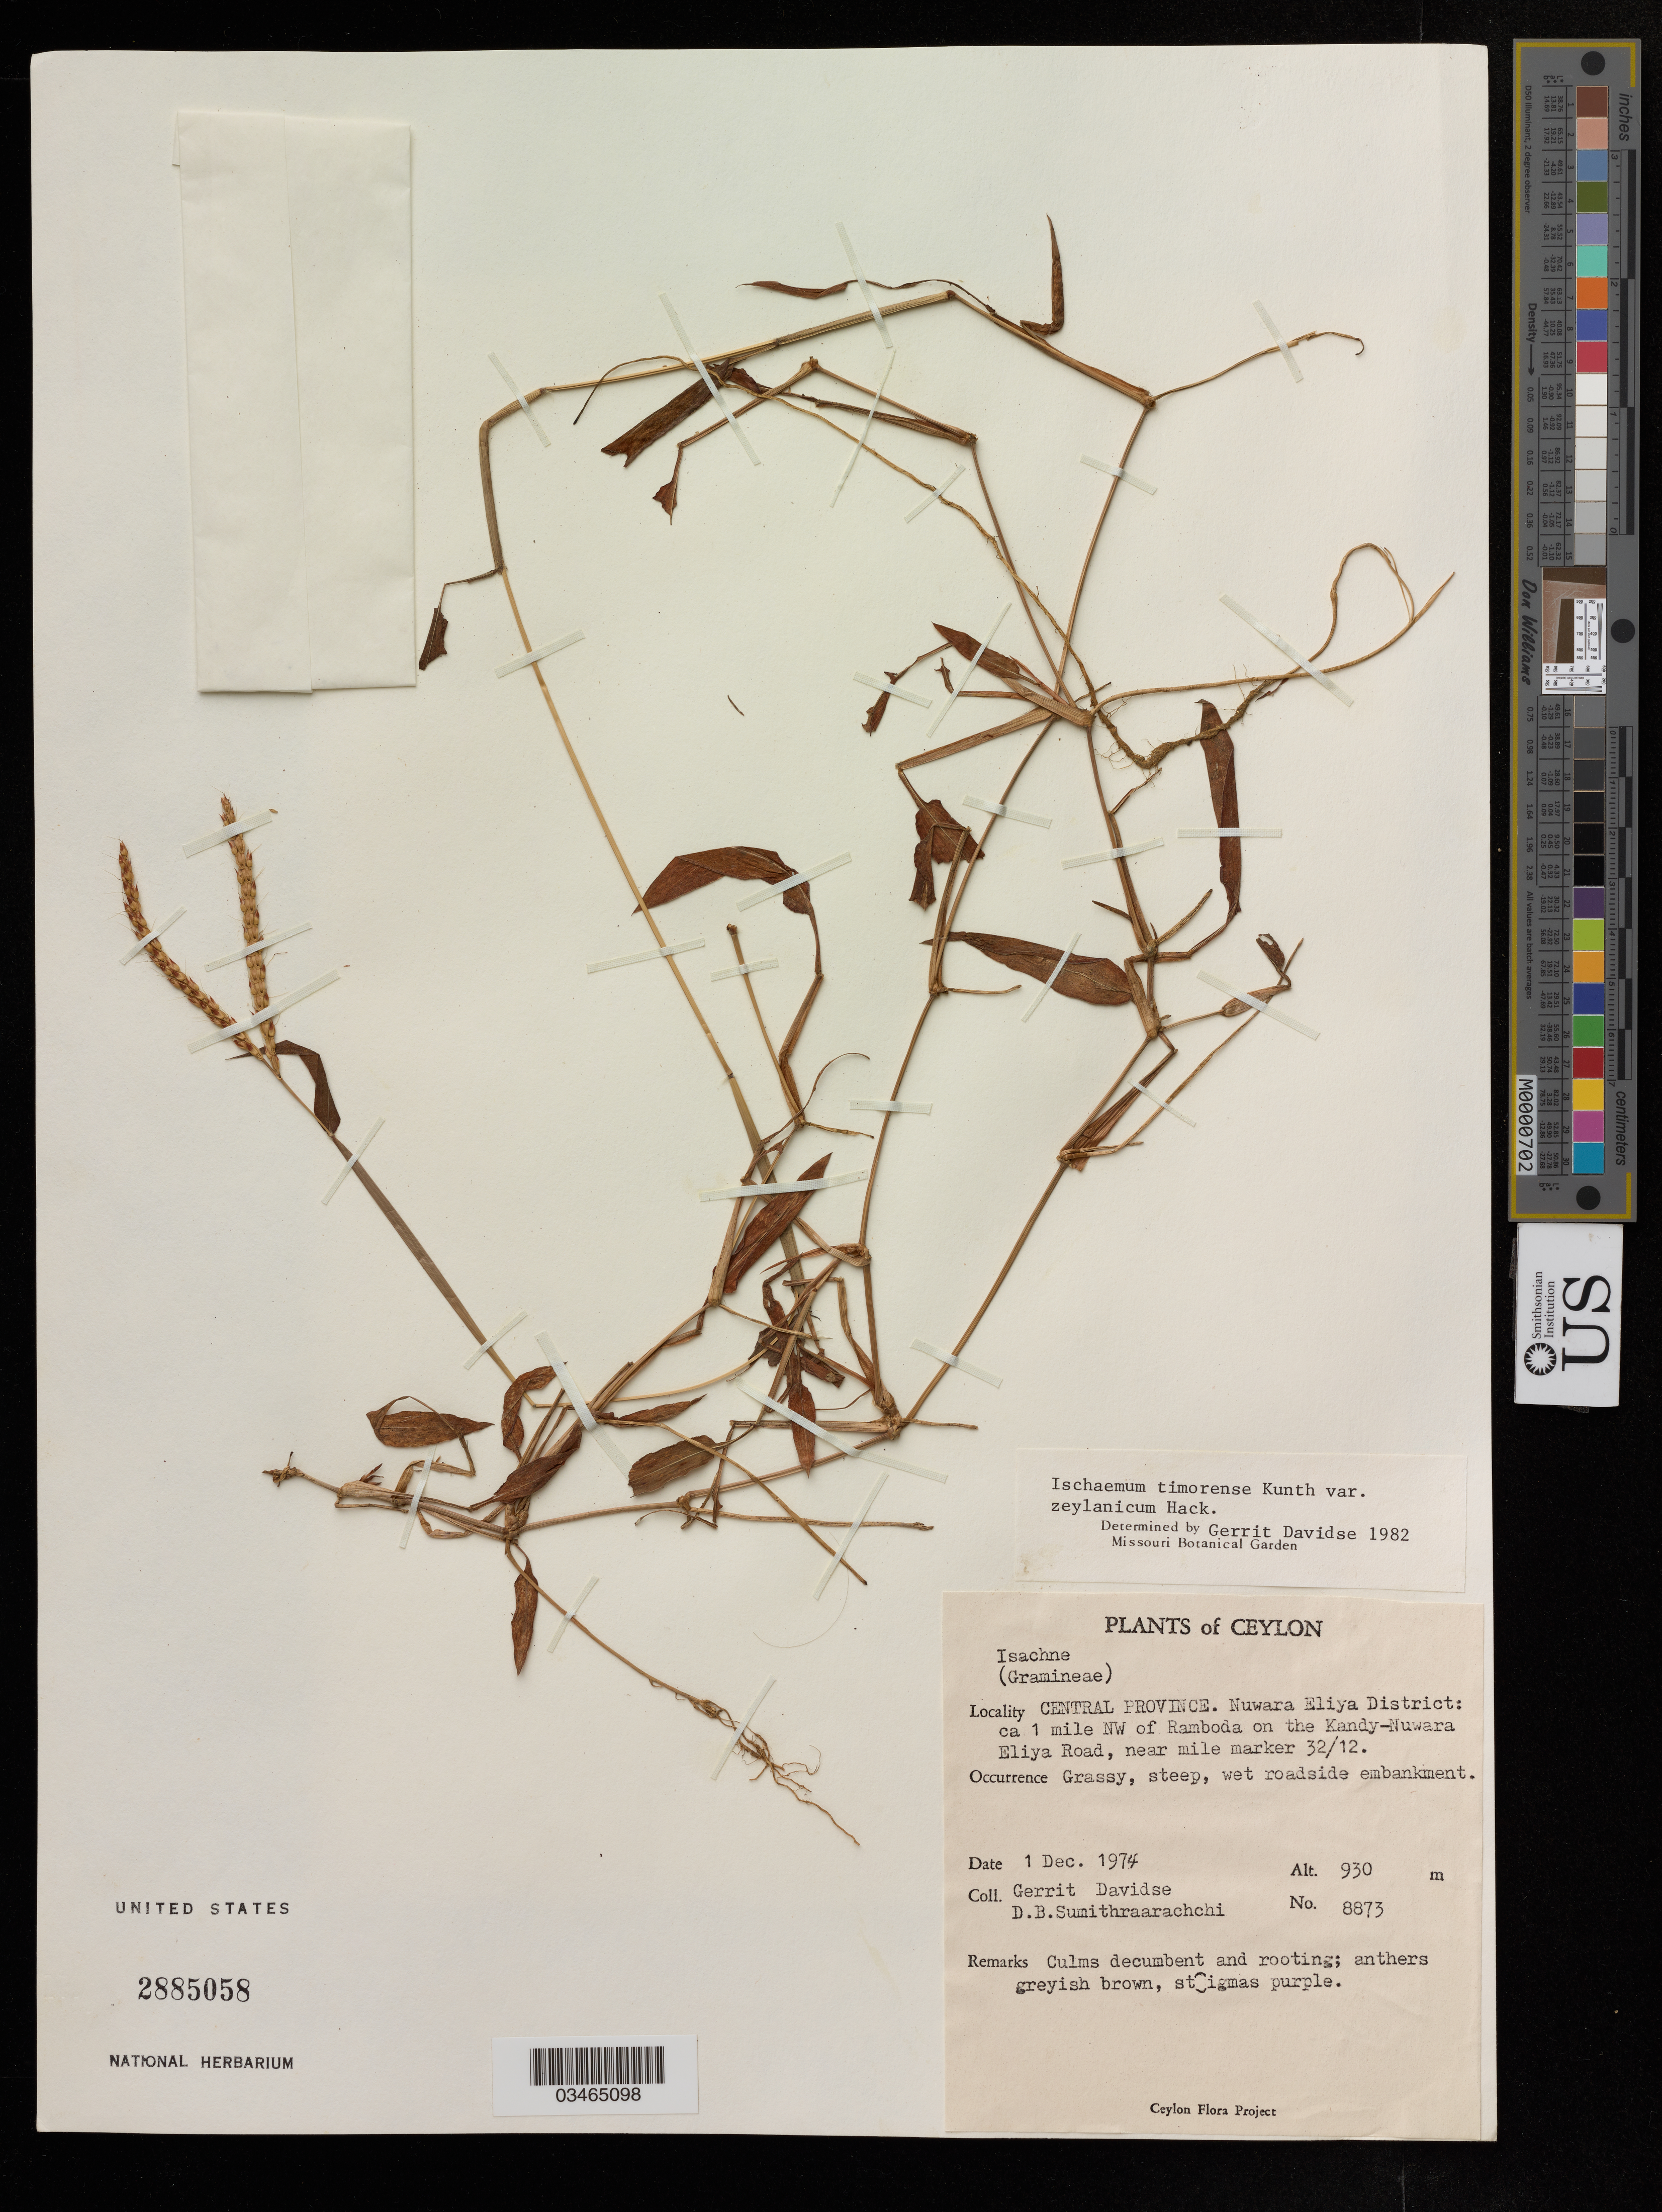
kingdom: Plantae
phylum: Tracheophyta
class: Liliopsida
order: Poales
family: Poaceae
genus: Ischaemum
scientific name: Ischaemum timorense var. zeylanicum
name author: Hack.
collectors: G. Davidse & D. Sumitharaachchi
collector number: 8873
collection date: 1974-12-01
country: Sri Lanka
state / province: Central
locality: Ceylon, Nuwara Eliya District: ca 1 mile NW of Ramboda on the Kandy-Nuwara Eliya Road, near mile marker 32/12.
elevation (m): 930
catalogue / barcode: US 2885058